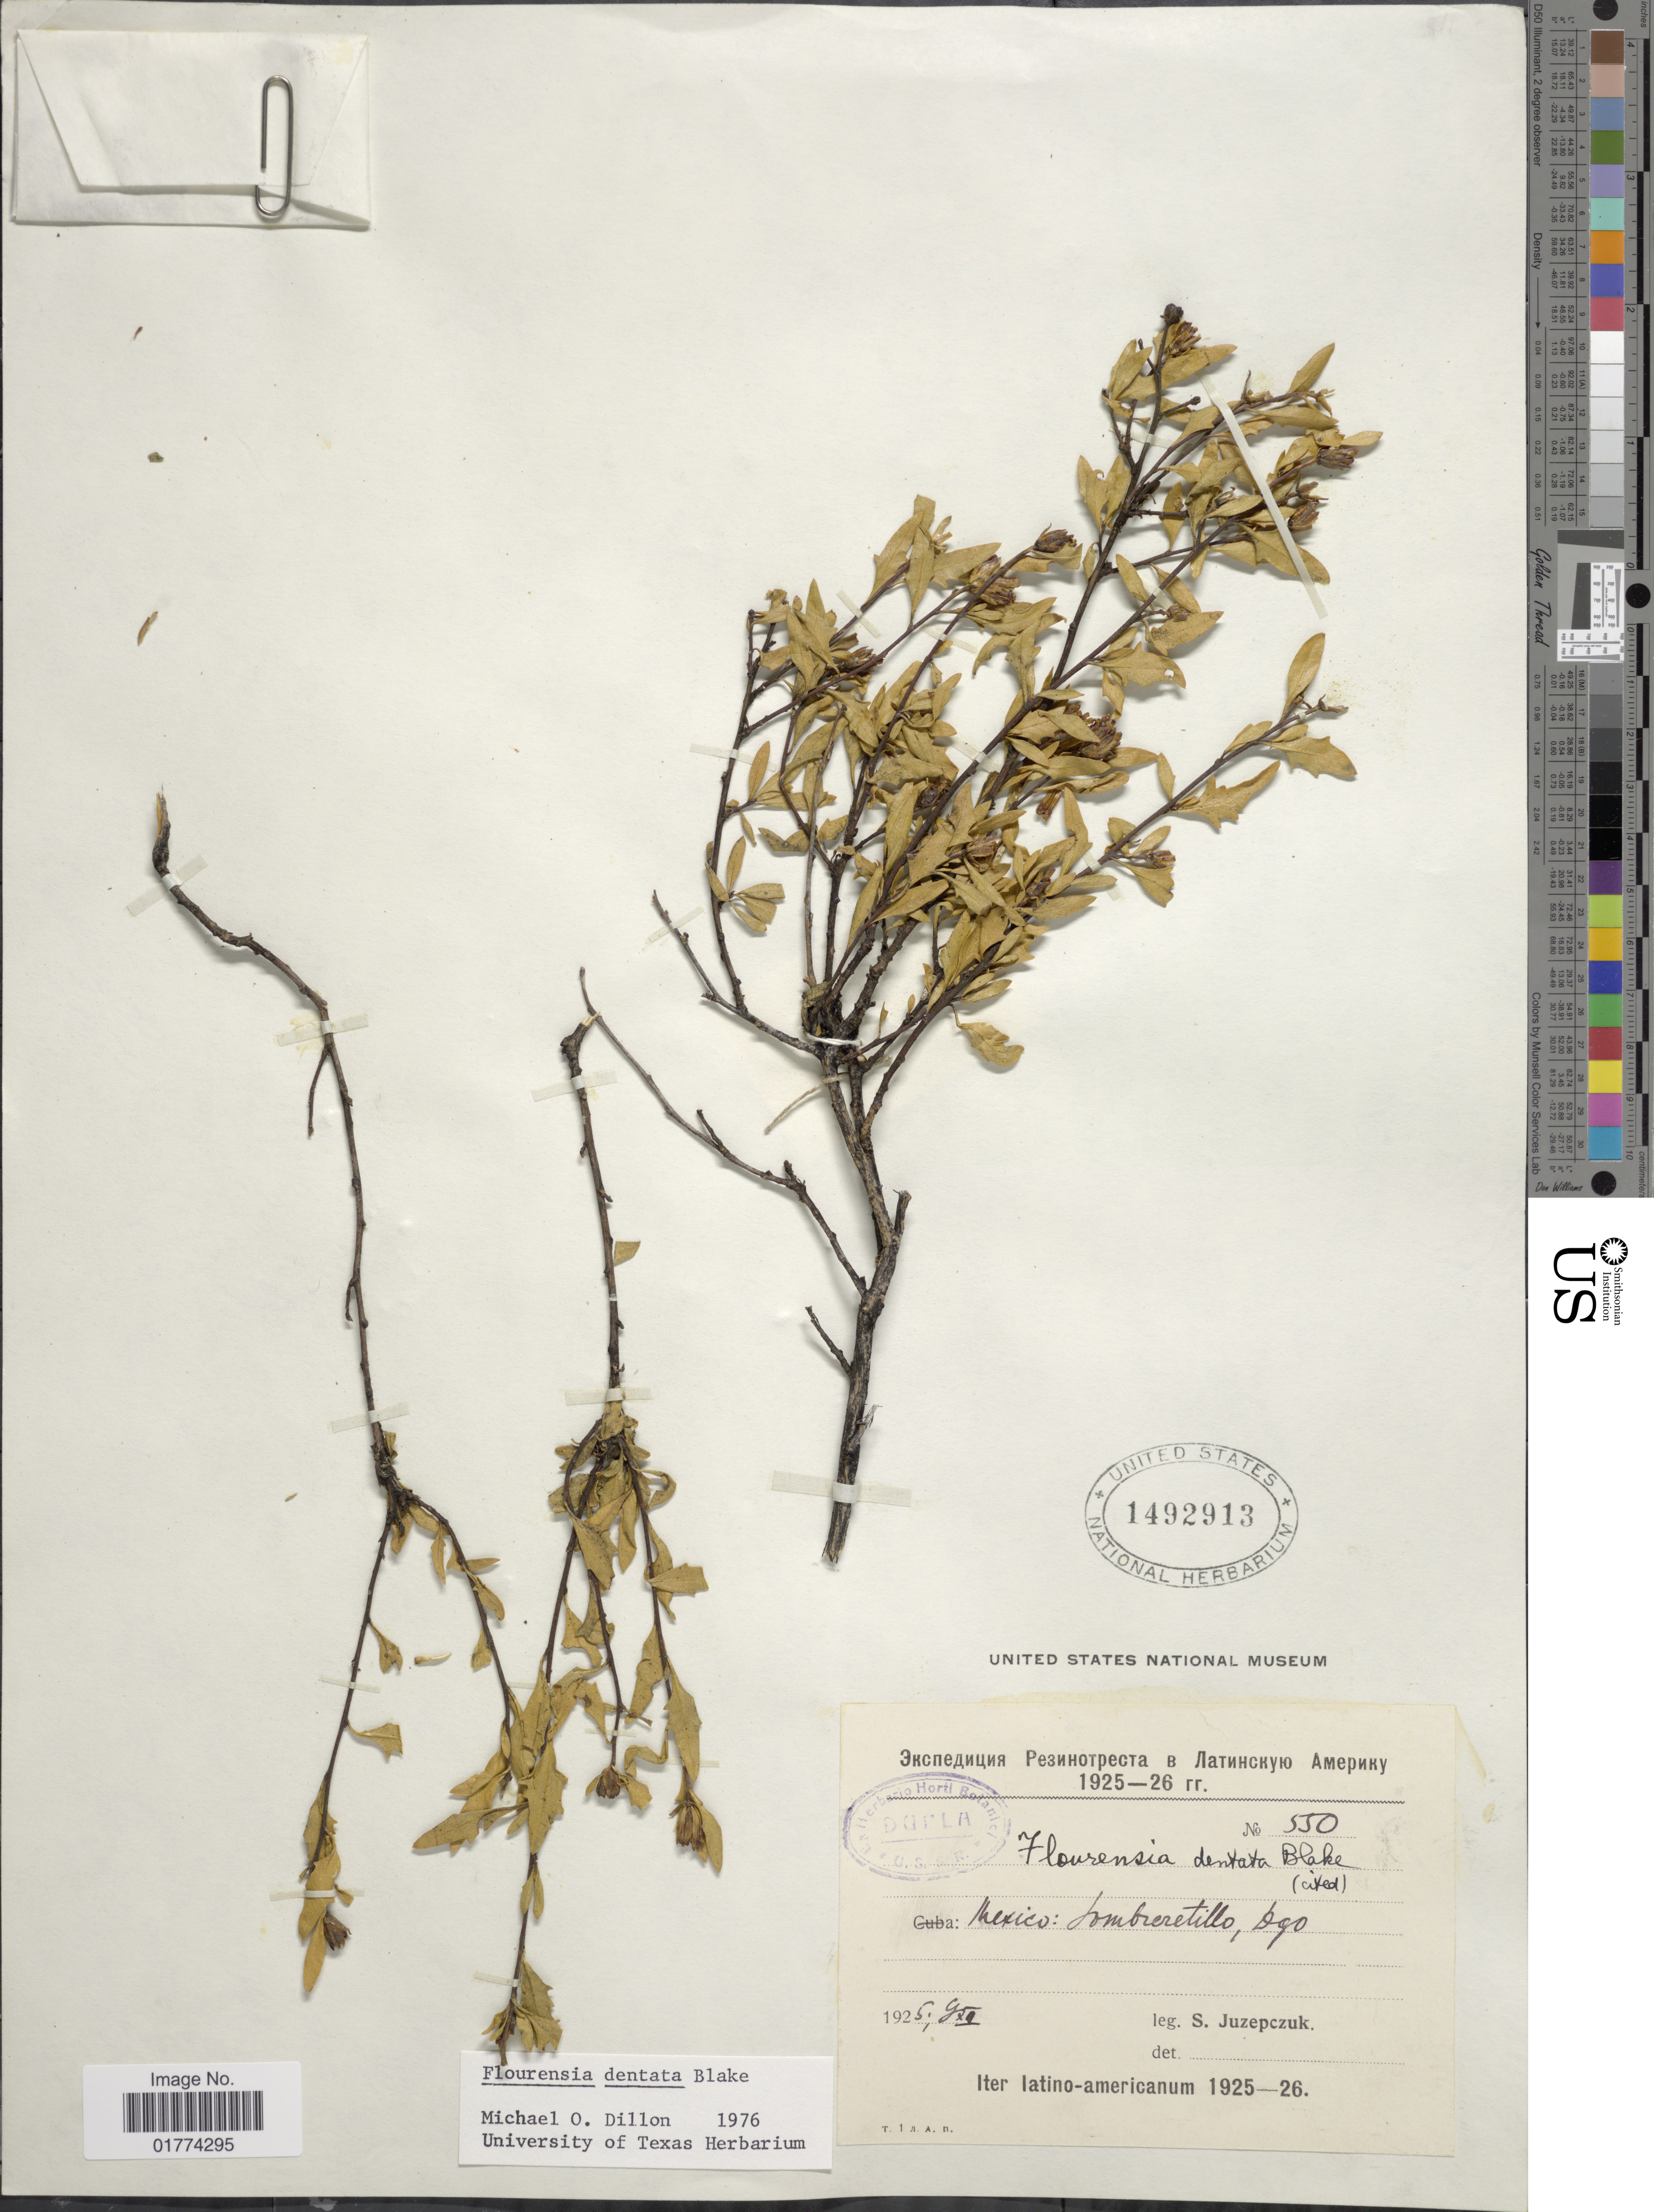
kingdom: Plantae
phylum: Tracheophyta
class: Magnoliopsida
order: Asterales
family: Asteraceae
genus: Flourensia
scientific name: Flourensia dentata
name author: S.F. Blake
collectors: S. V. Juzepczuk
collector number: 550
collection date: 1925-10-05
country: Mexico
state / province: Durango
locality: Sombreretillo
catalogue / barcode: US 1492913